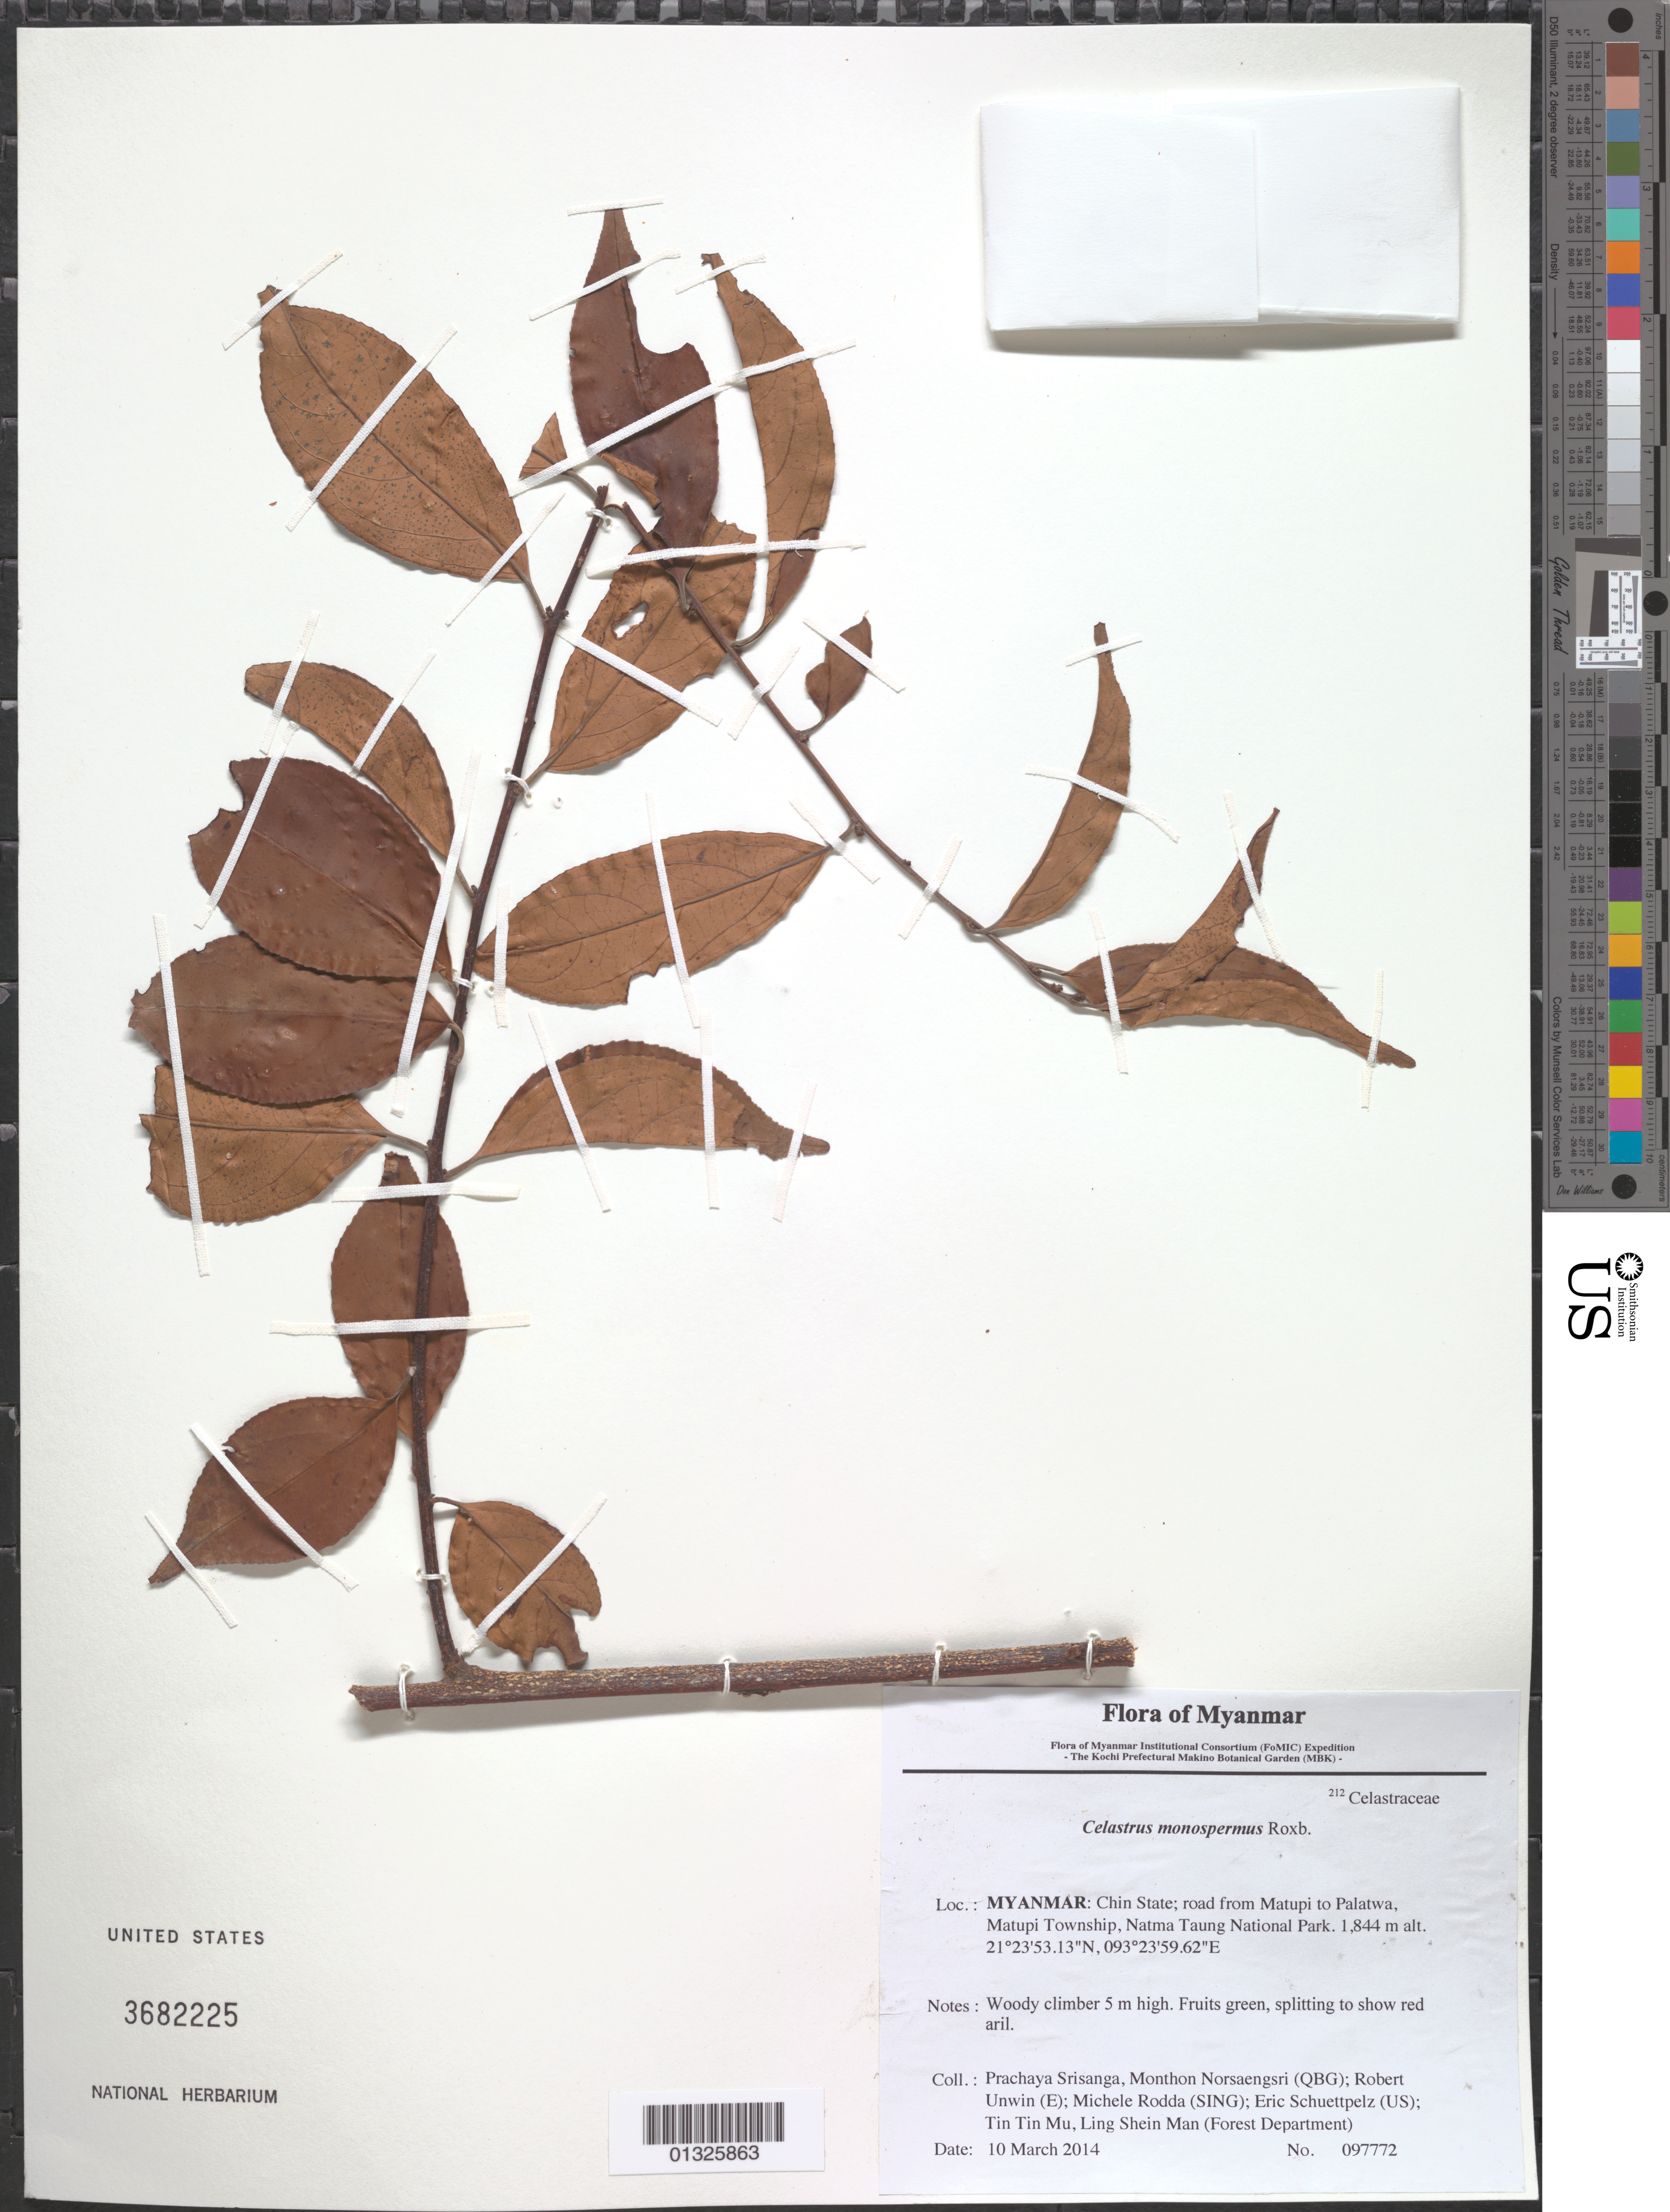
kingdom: Plantae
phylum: Tracheophyta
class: Magnoliopsida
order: Celastrales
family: Celastraceae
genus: Celastrus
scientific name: Celastrus monospermus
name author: Roxb.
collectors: P. Srisanga, M. Norsaengsri, R. Unwin, M. Rodda, E. Schuettpelz, Tin Tin Mu & Ling Shein Man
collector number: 97772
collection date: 2014-03-10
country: Myanmar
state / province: Chin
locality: Road from Matupi to Palatwa, Matupi Township, Natma Taung National Park.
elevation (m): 1844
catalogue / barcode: US 3682225